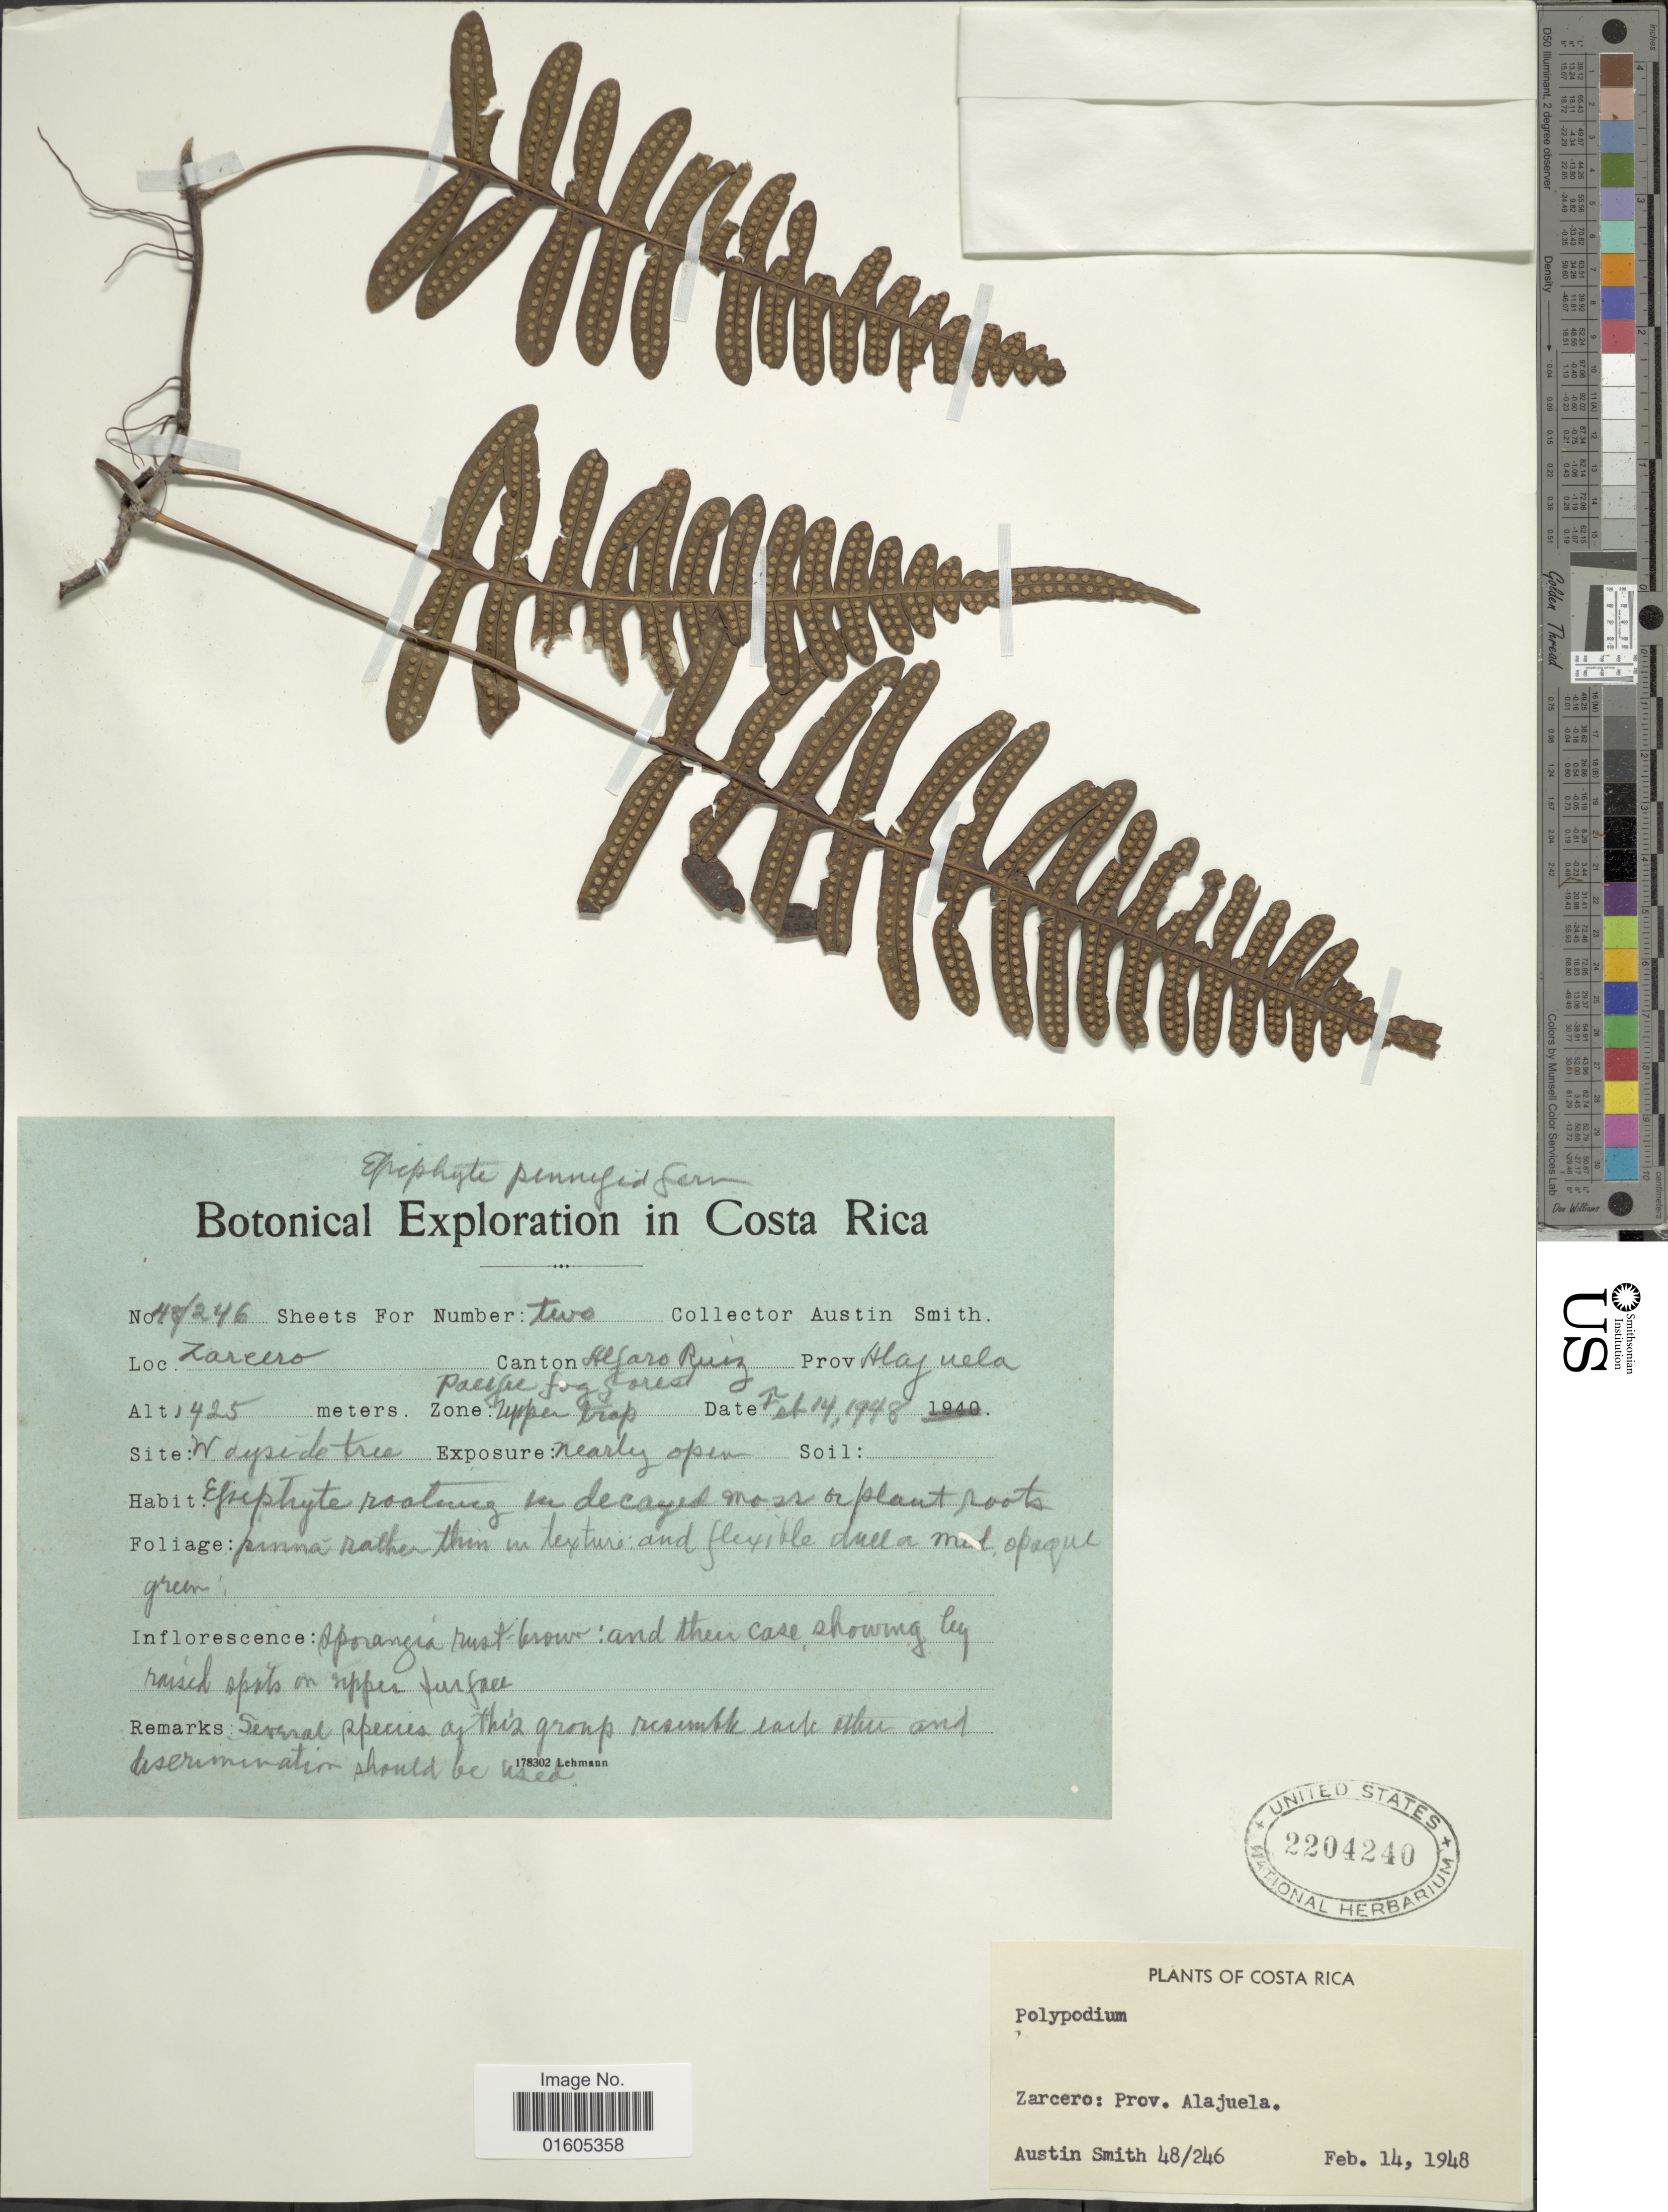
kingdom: Plantae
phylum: Tracheophyta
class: Polypodiopsida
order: Polypodiales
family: Polypodiaceae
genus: Serpocaulon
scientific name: Serpocaulon ptilorhizon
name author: (Christ) A.R. Sm.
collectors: Aust P. Smith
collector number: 48/246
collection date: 1948-02-14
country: Costa Rica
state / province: Alajuela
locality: Zarcero, Canton Alfaro Ruiz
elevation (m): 1425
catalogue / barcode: US 2204240